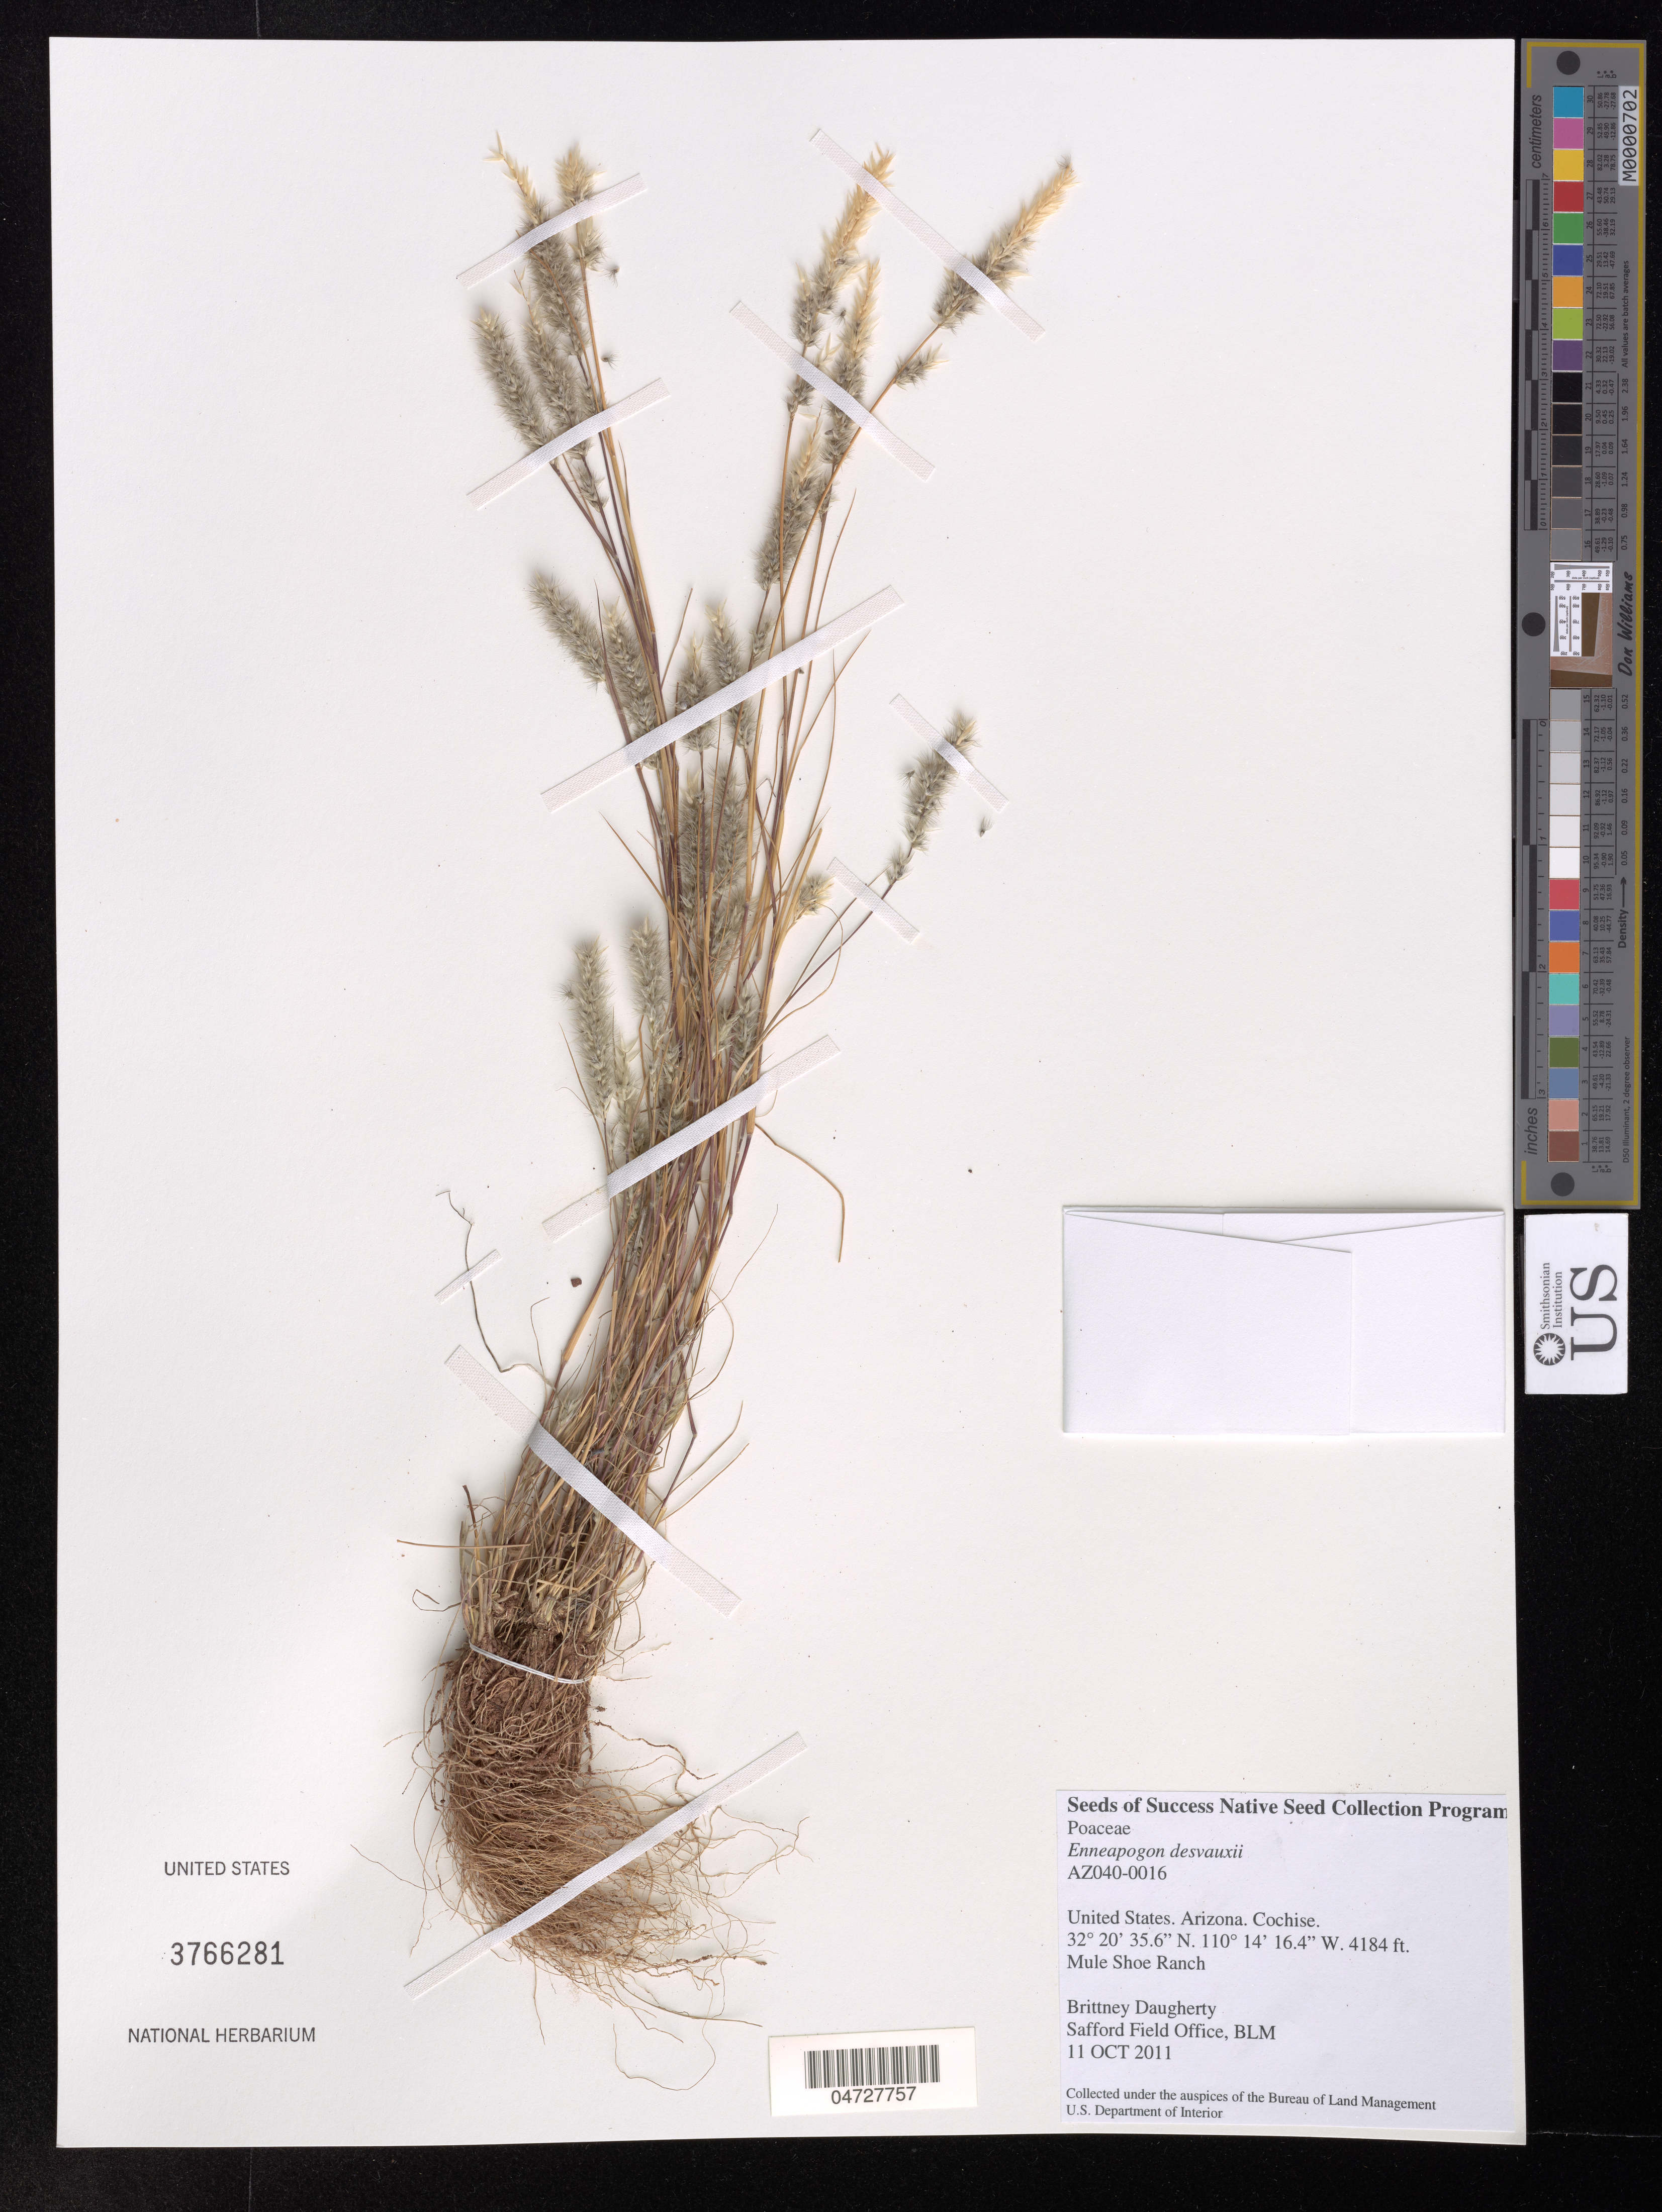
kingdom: Plantae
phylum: Tracheophyta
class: Liliopsida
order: Poales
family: Poaceae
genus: Enneapogon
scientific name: Enneapogon desvauxii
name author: P. Beauv.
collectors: B. Daugherty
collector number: AZ040-0016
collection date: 2011-10-11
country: United States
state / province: Arizona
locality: Chochise. Mule Shoe Ranch?.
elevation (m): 1275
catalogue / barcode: US 3766281